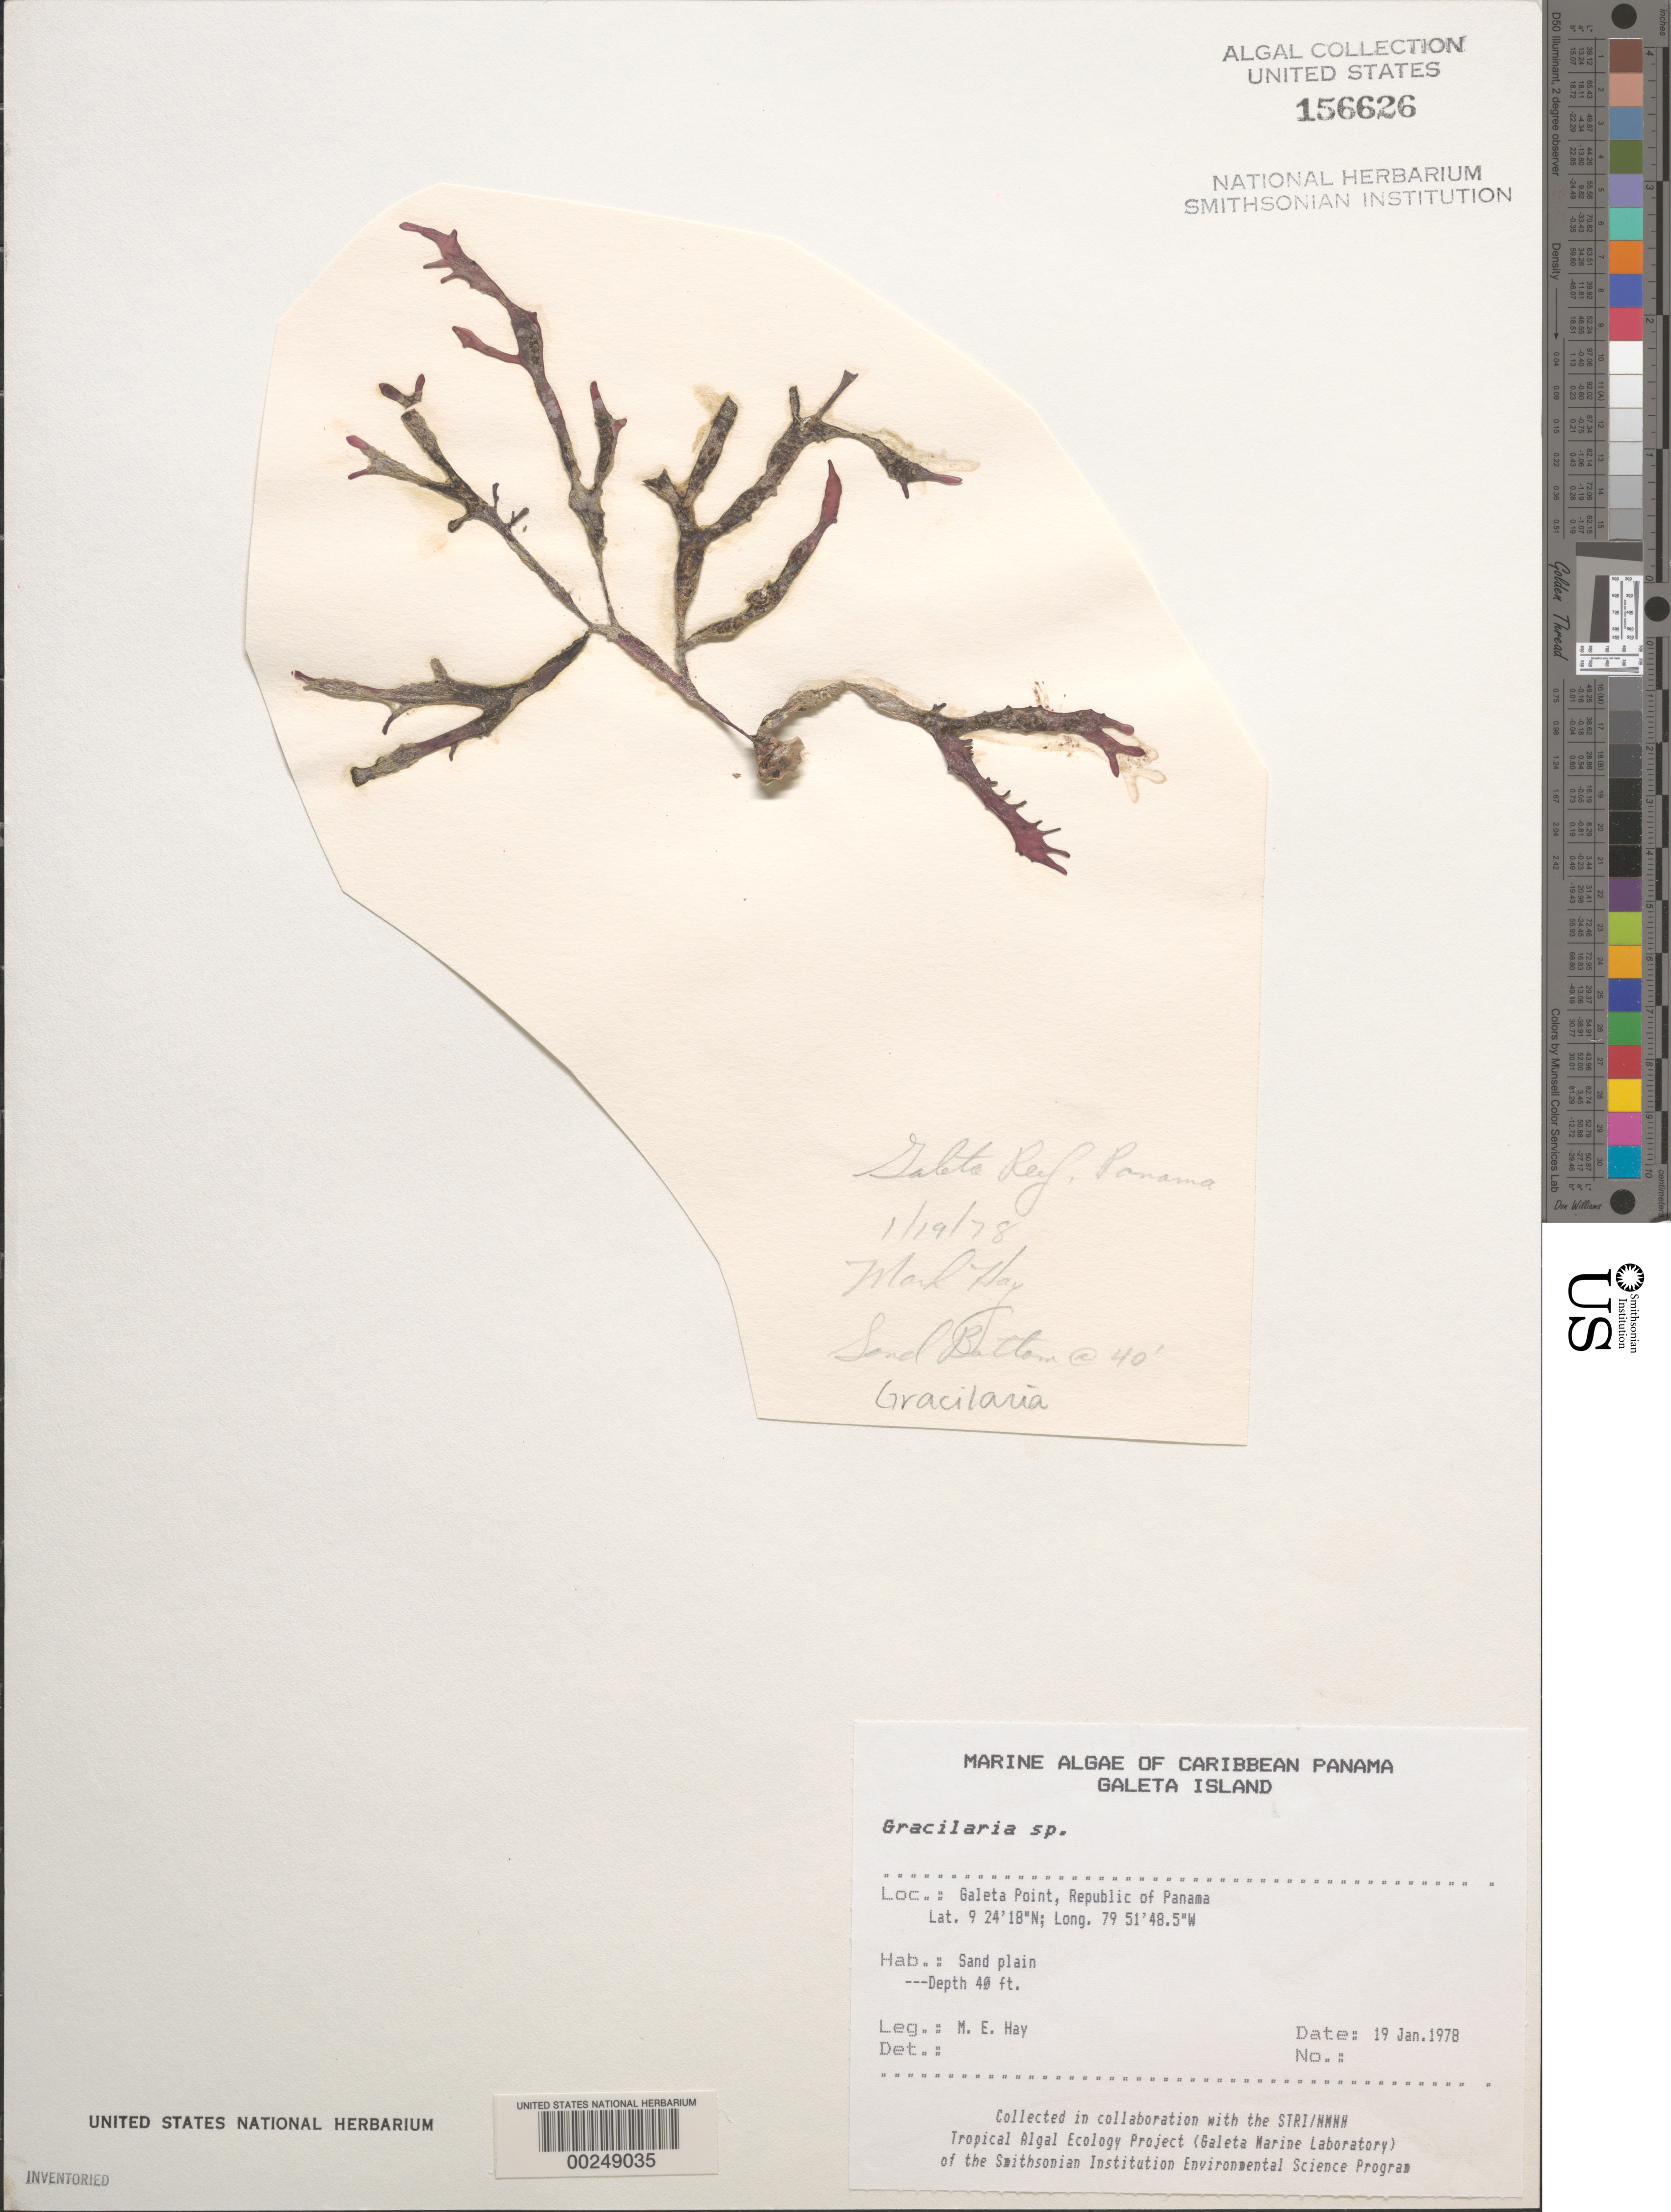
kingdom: Plantae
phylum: Rhodophyta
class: Florideophyceae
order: Gracilariales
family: Gracilariaceae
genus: Gracilaria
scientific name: Gracilaria sp.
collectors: M. E. Hay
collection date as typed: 19 Jan 1978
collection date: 1978-01-19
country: Panama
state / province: Colón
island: Galeta Island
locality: Galeta Point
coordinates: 9 24' 18" N, 79 51' 48.5" W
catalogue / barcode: US 156626